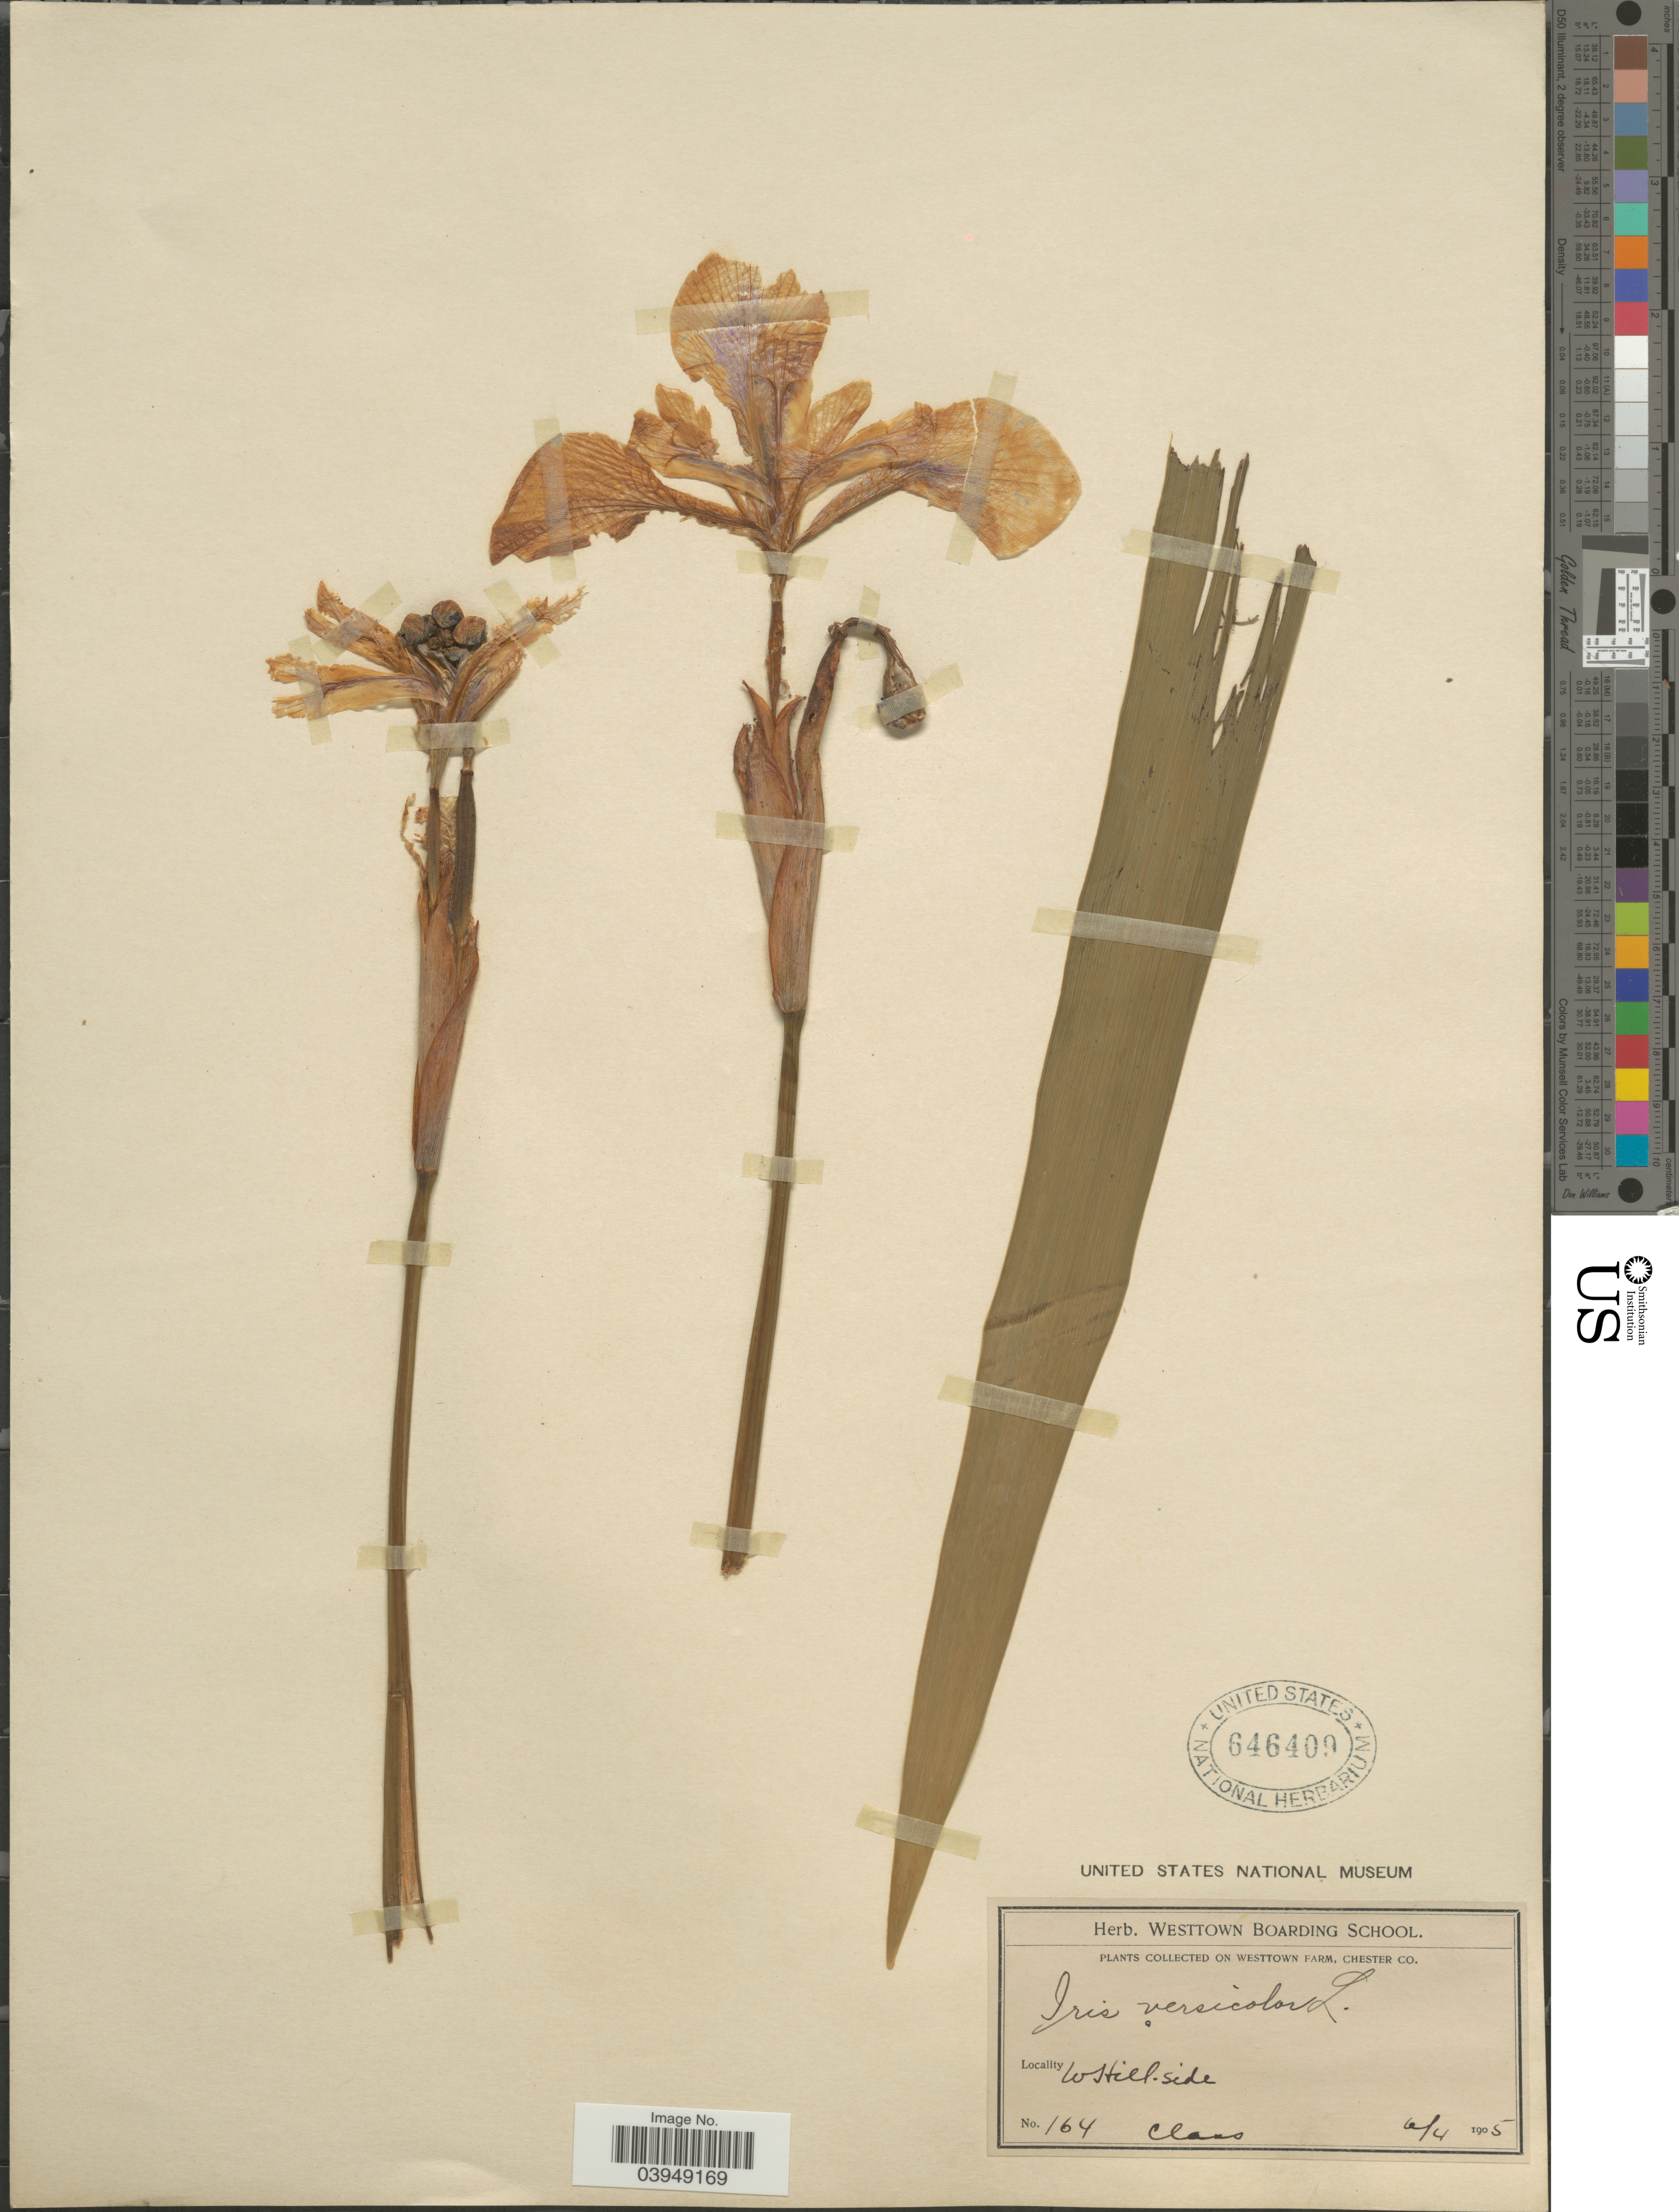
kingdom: Plantae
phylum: Tracheophyta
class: Liliopsida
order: Asparagales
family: Iridaceae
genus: Iris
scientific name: Iris versicolor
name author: L.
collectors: Claes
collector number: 164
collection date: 1905-06-04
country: United States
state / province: Pennsylvania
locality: On Westtown Farm, Chester Co. W. Hill. side.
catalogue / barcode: US 646409